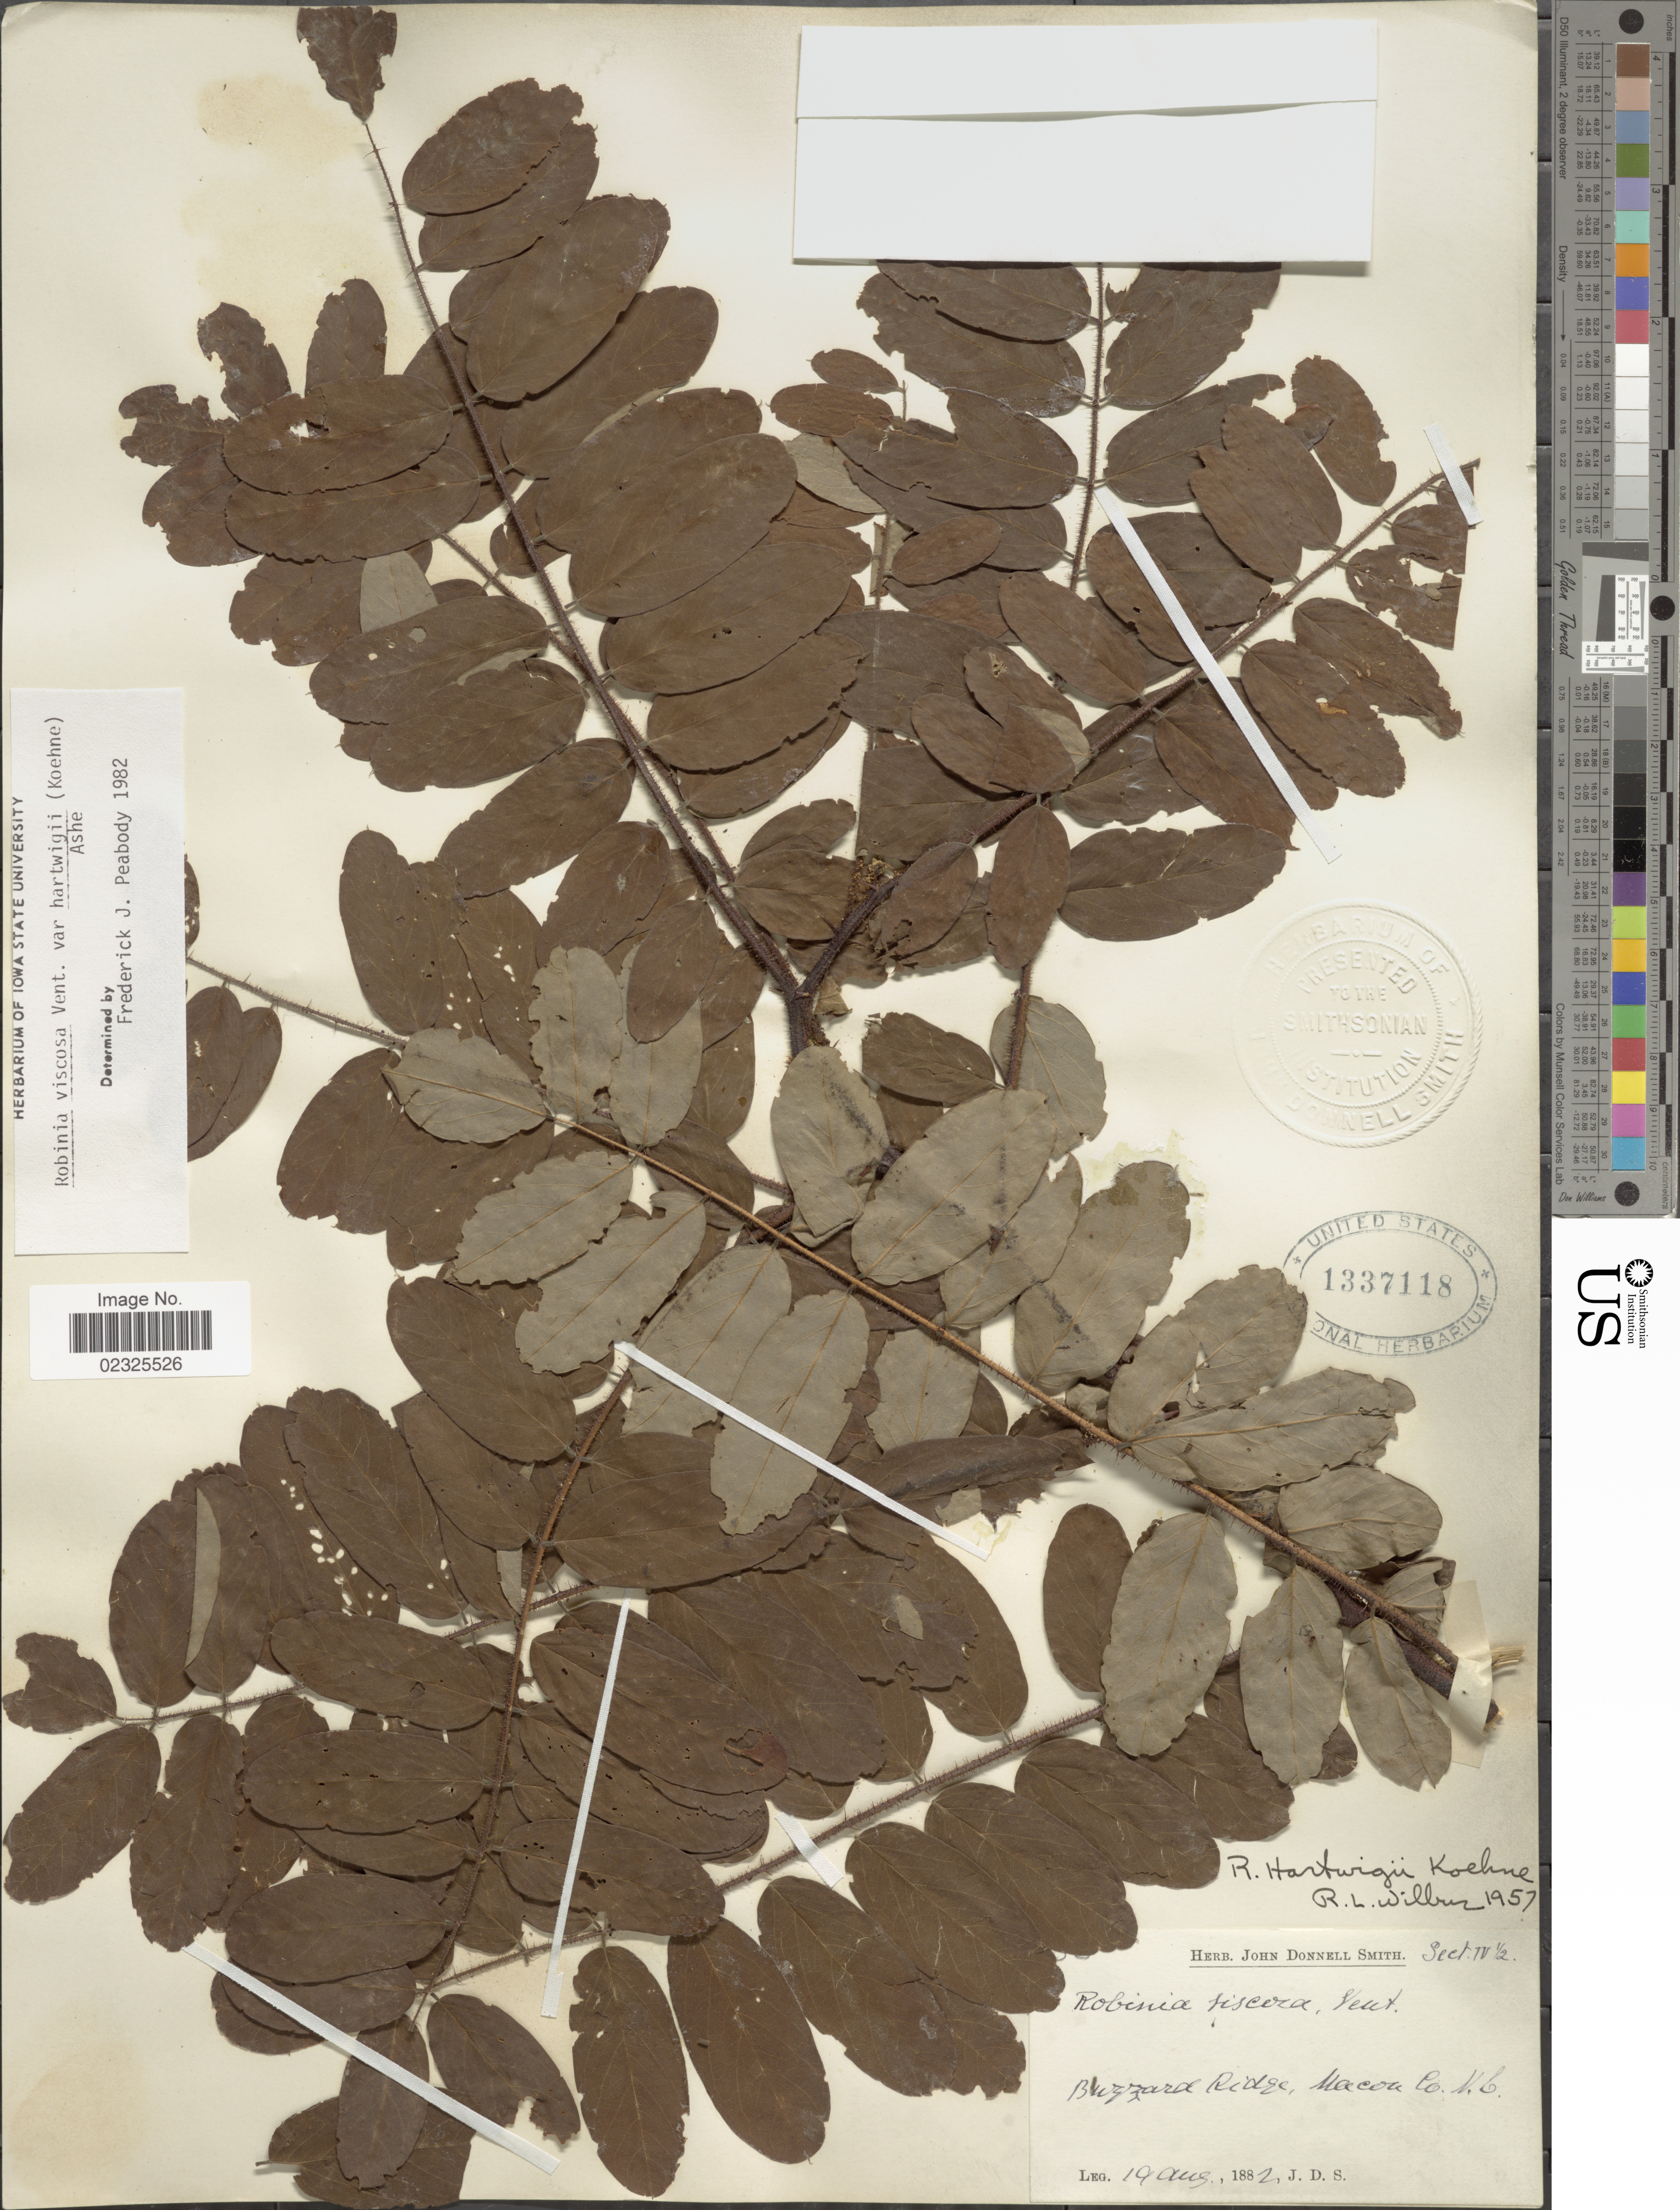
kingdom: Plantae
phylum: Tracheophyta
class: Magnoliopsida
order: Fabales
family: Fabaceae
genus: Robinia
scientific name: Robinia viscosa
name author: Vent.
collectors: J. Donnell Smith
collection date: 1882-08-19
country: United States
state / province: North Carolina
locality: Buzzard Ridge, Macon Co.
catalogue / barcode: US 1337118